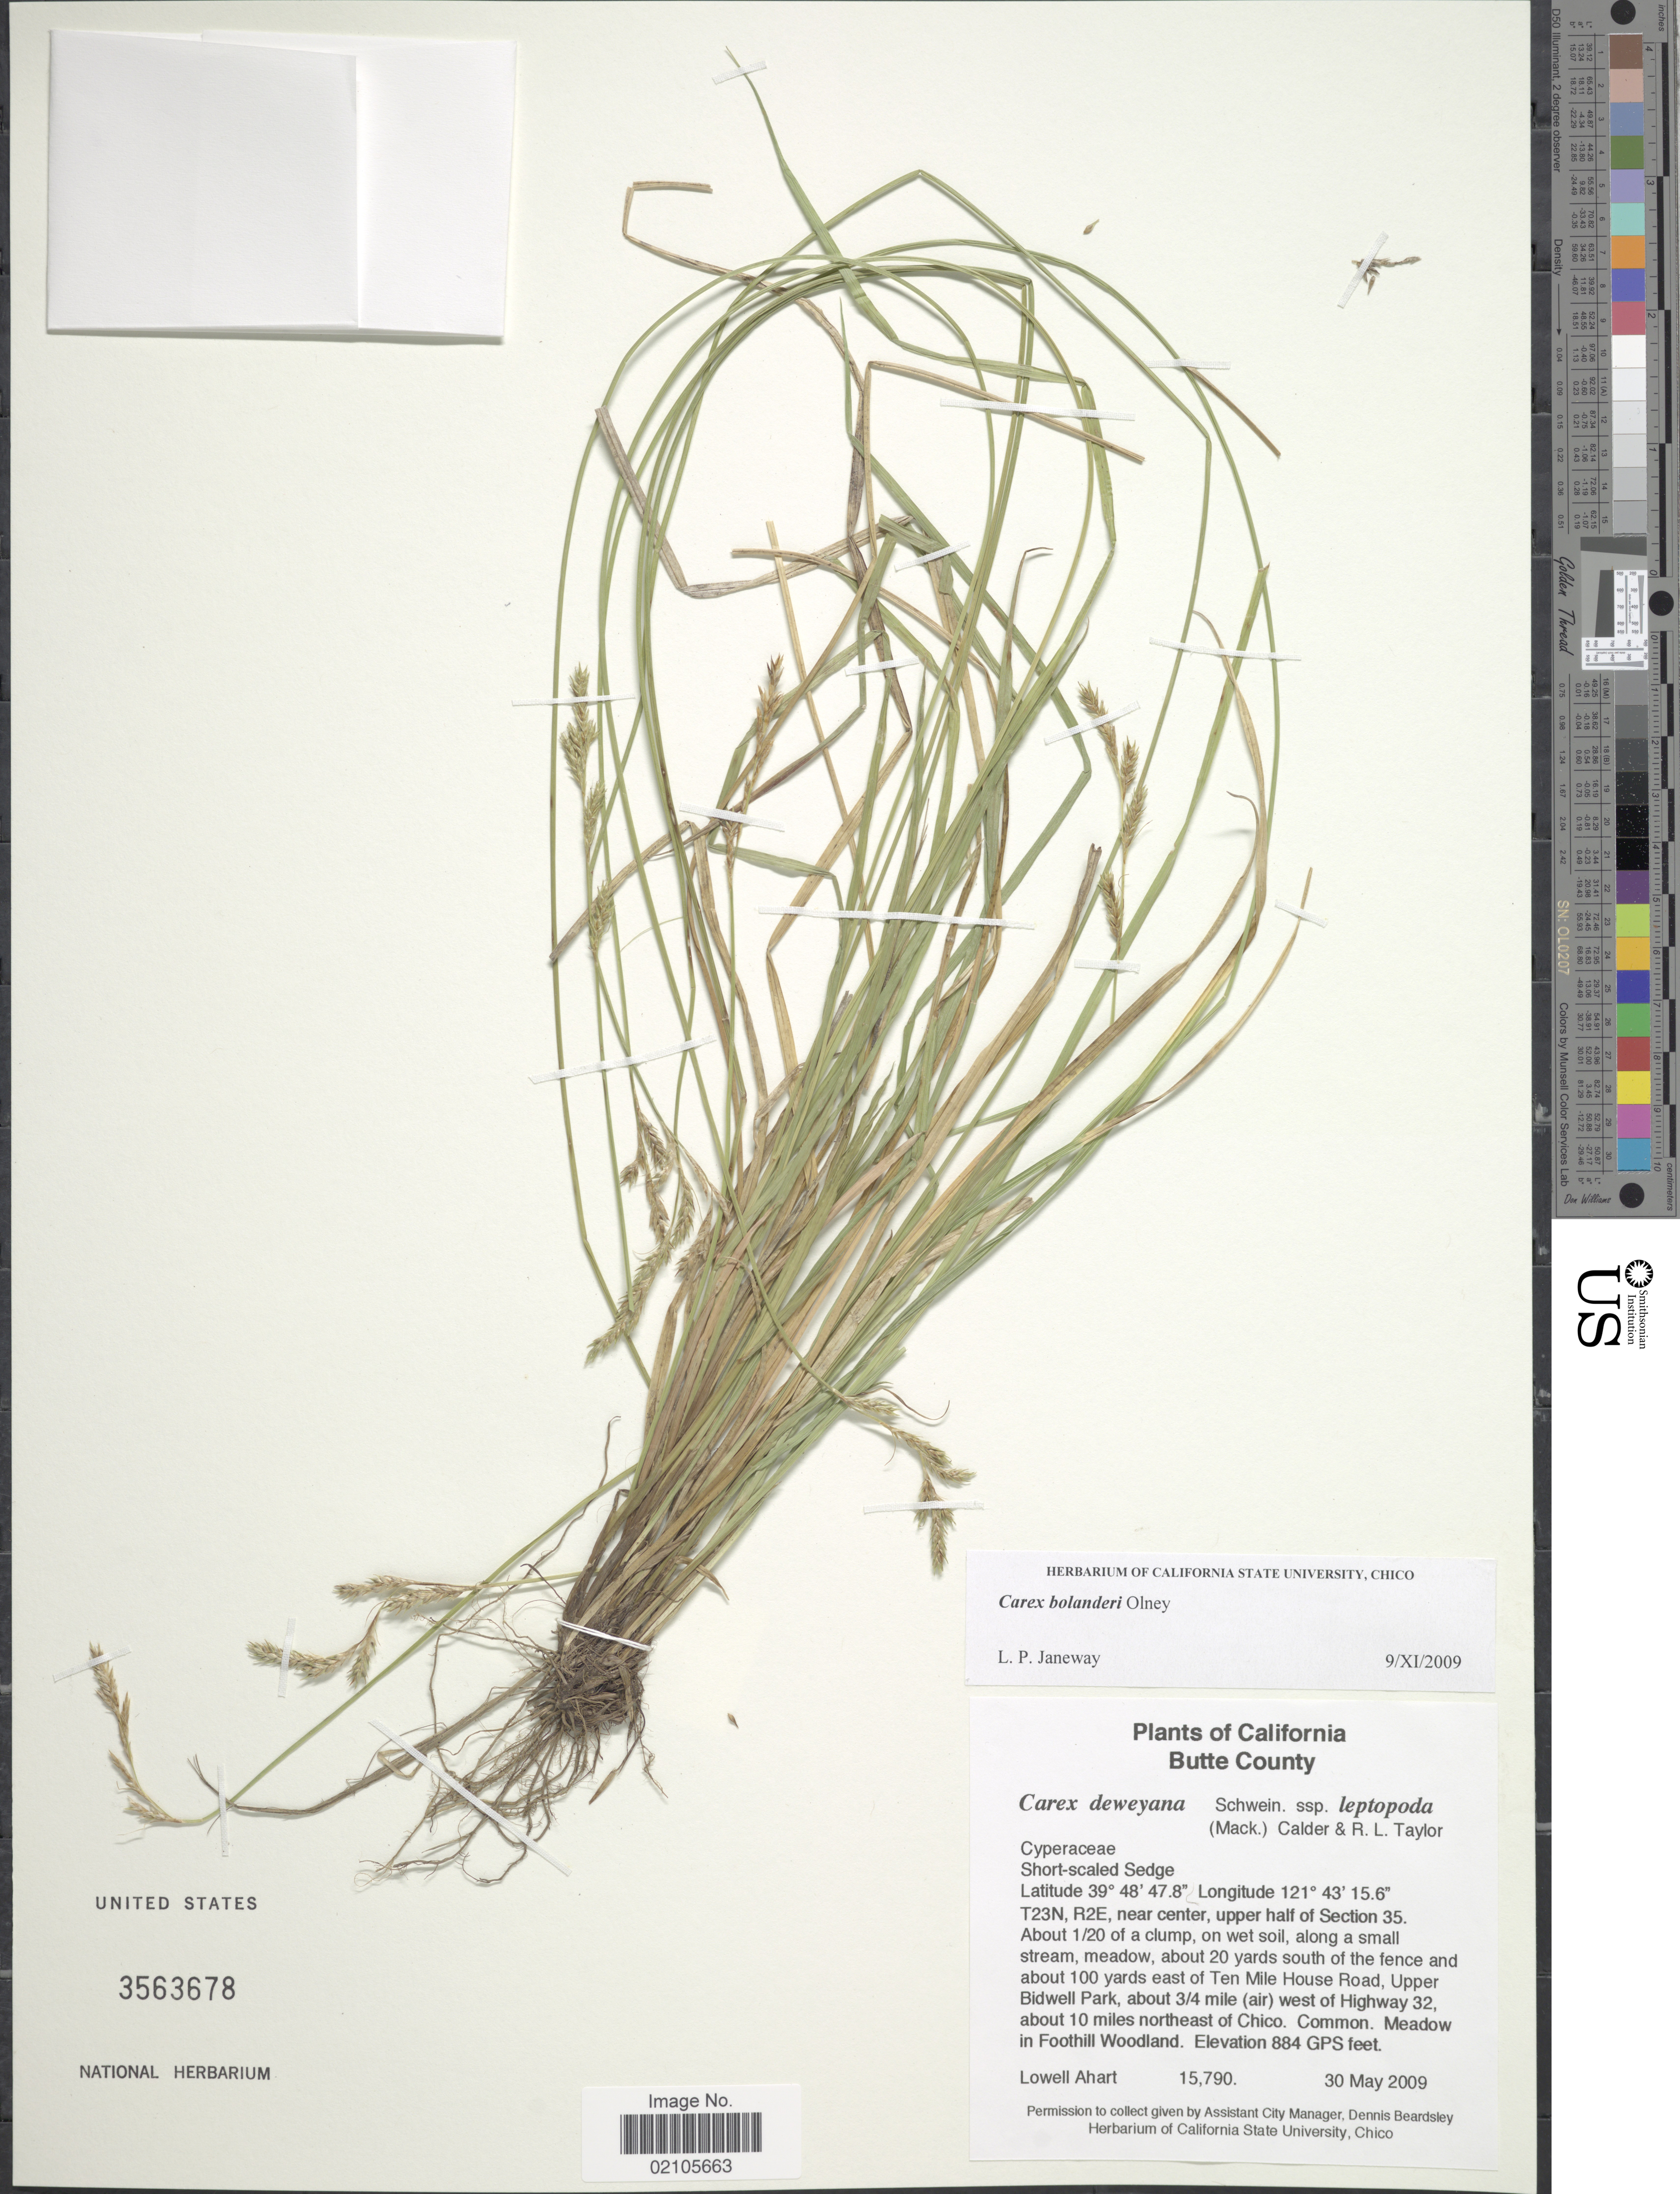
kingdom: Plantae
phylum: Tracheophyta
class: Liliopsida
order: Poales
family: Cyperaceae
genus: Carex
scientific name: Carex bolanderi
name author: Olney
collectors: L. Ahart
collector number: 15790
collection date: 2009-05-30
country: United States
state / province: California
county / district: Butte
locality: Butte County, T23N R2E, near center, upper half of Section 35, About 1/20 of a clump, about 20 yards south of the fence, about 100 yards east of Ten Mile House Road, Upper Bidwell Park, about 3/4 mile (air) west of Highway 32, about 10 miles northeast of Chico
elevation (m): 269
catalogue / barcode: US 3563678